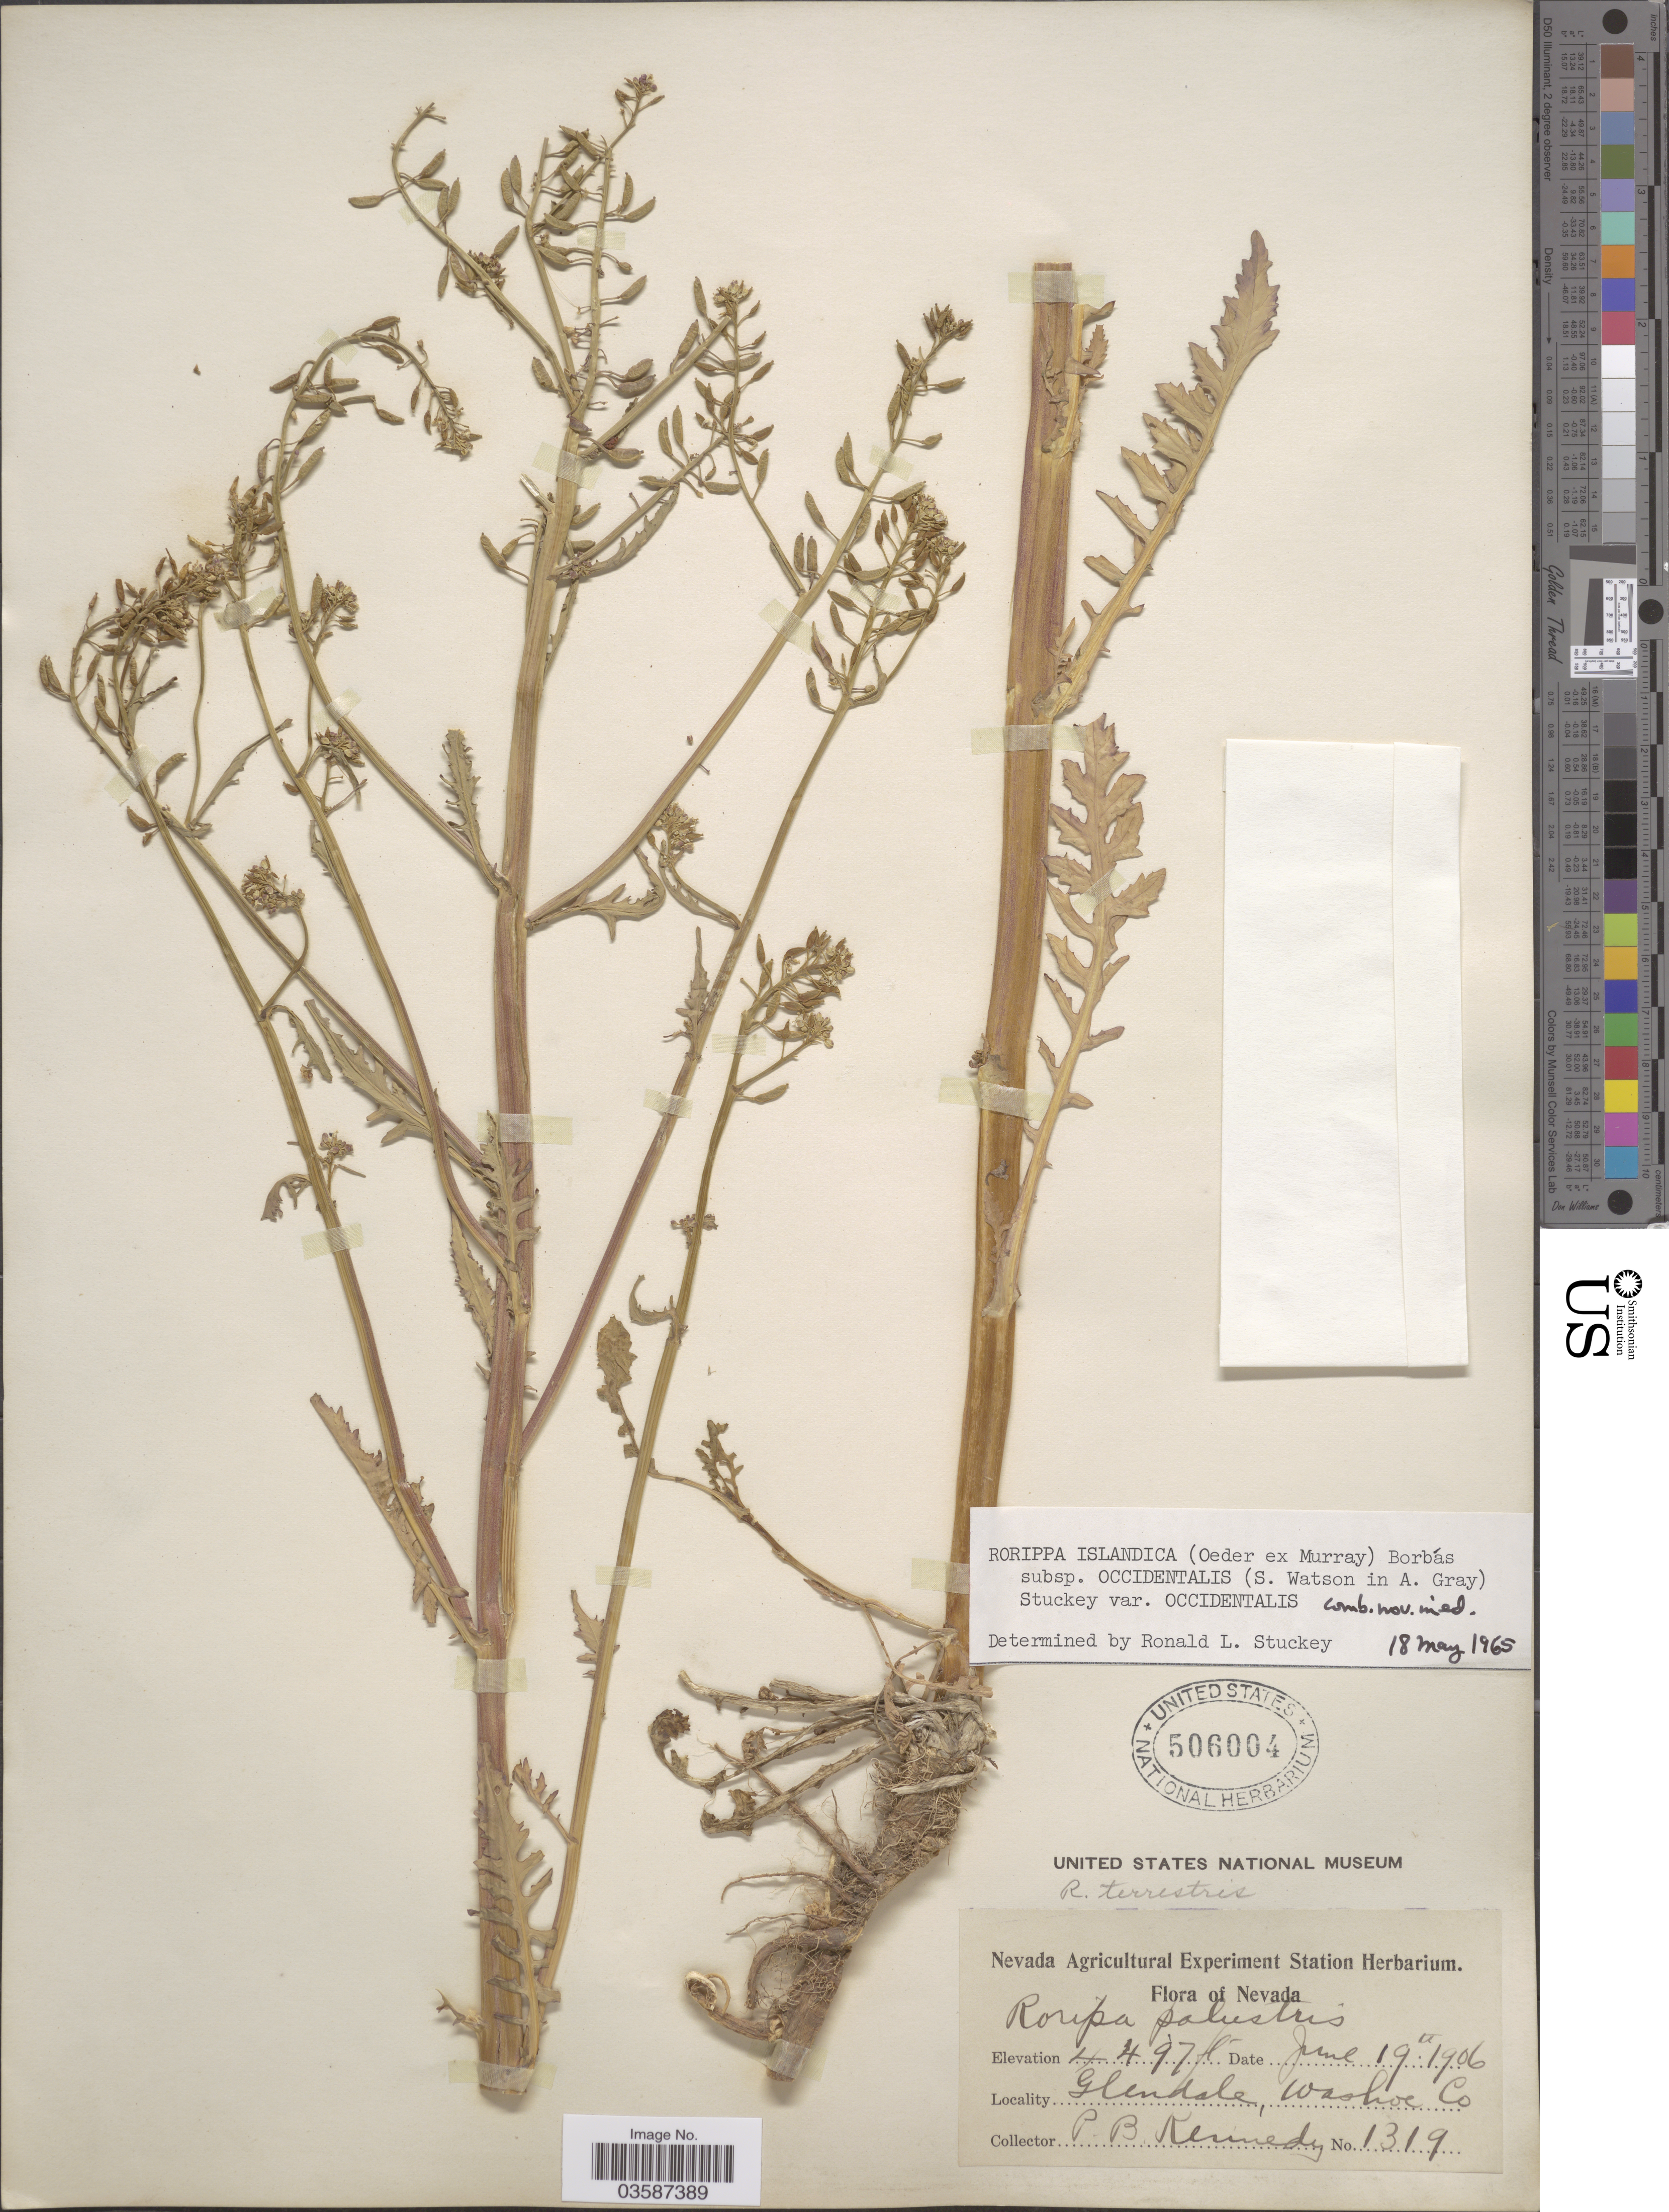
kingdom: Plantae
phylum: Tracheophyta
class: Magnoliopsida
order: Brassicales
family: Brassicaceae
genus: Rorippa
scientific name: Rorippa islandica var. occidentalis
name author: (S. Watson) Butters & Abbe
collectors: P. B. Kennedy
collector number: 1319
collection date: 1906-06-19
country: United States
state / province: Nevada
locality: Glendale, Washoe Co.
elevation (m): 1371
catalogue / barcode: US 506004